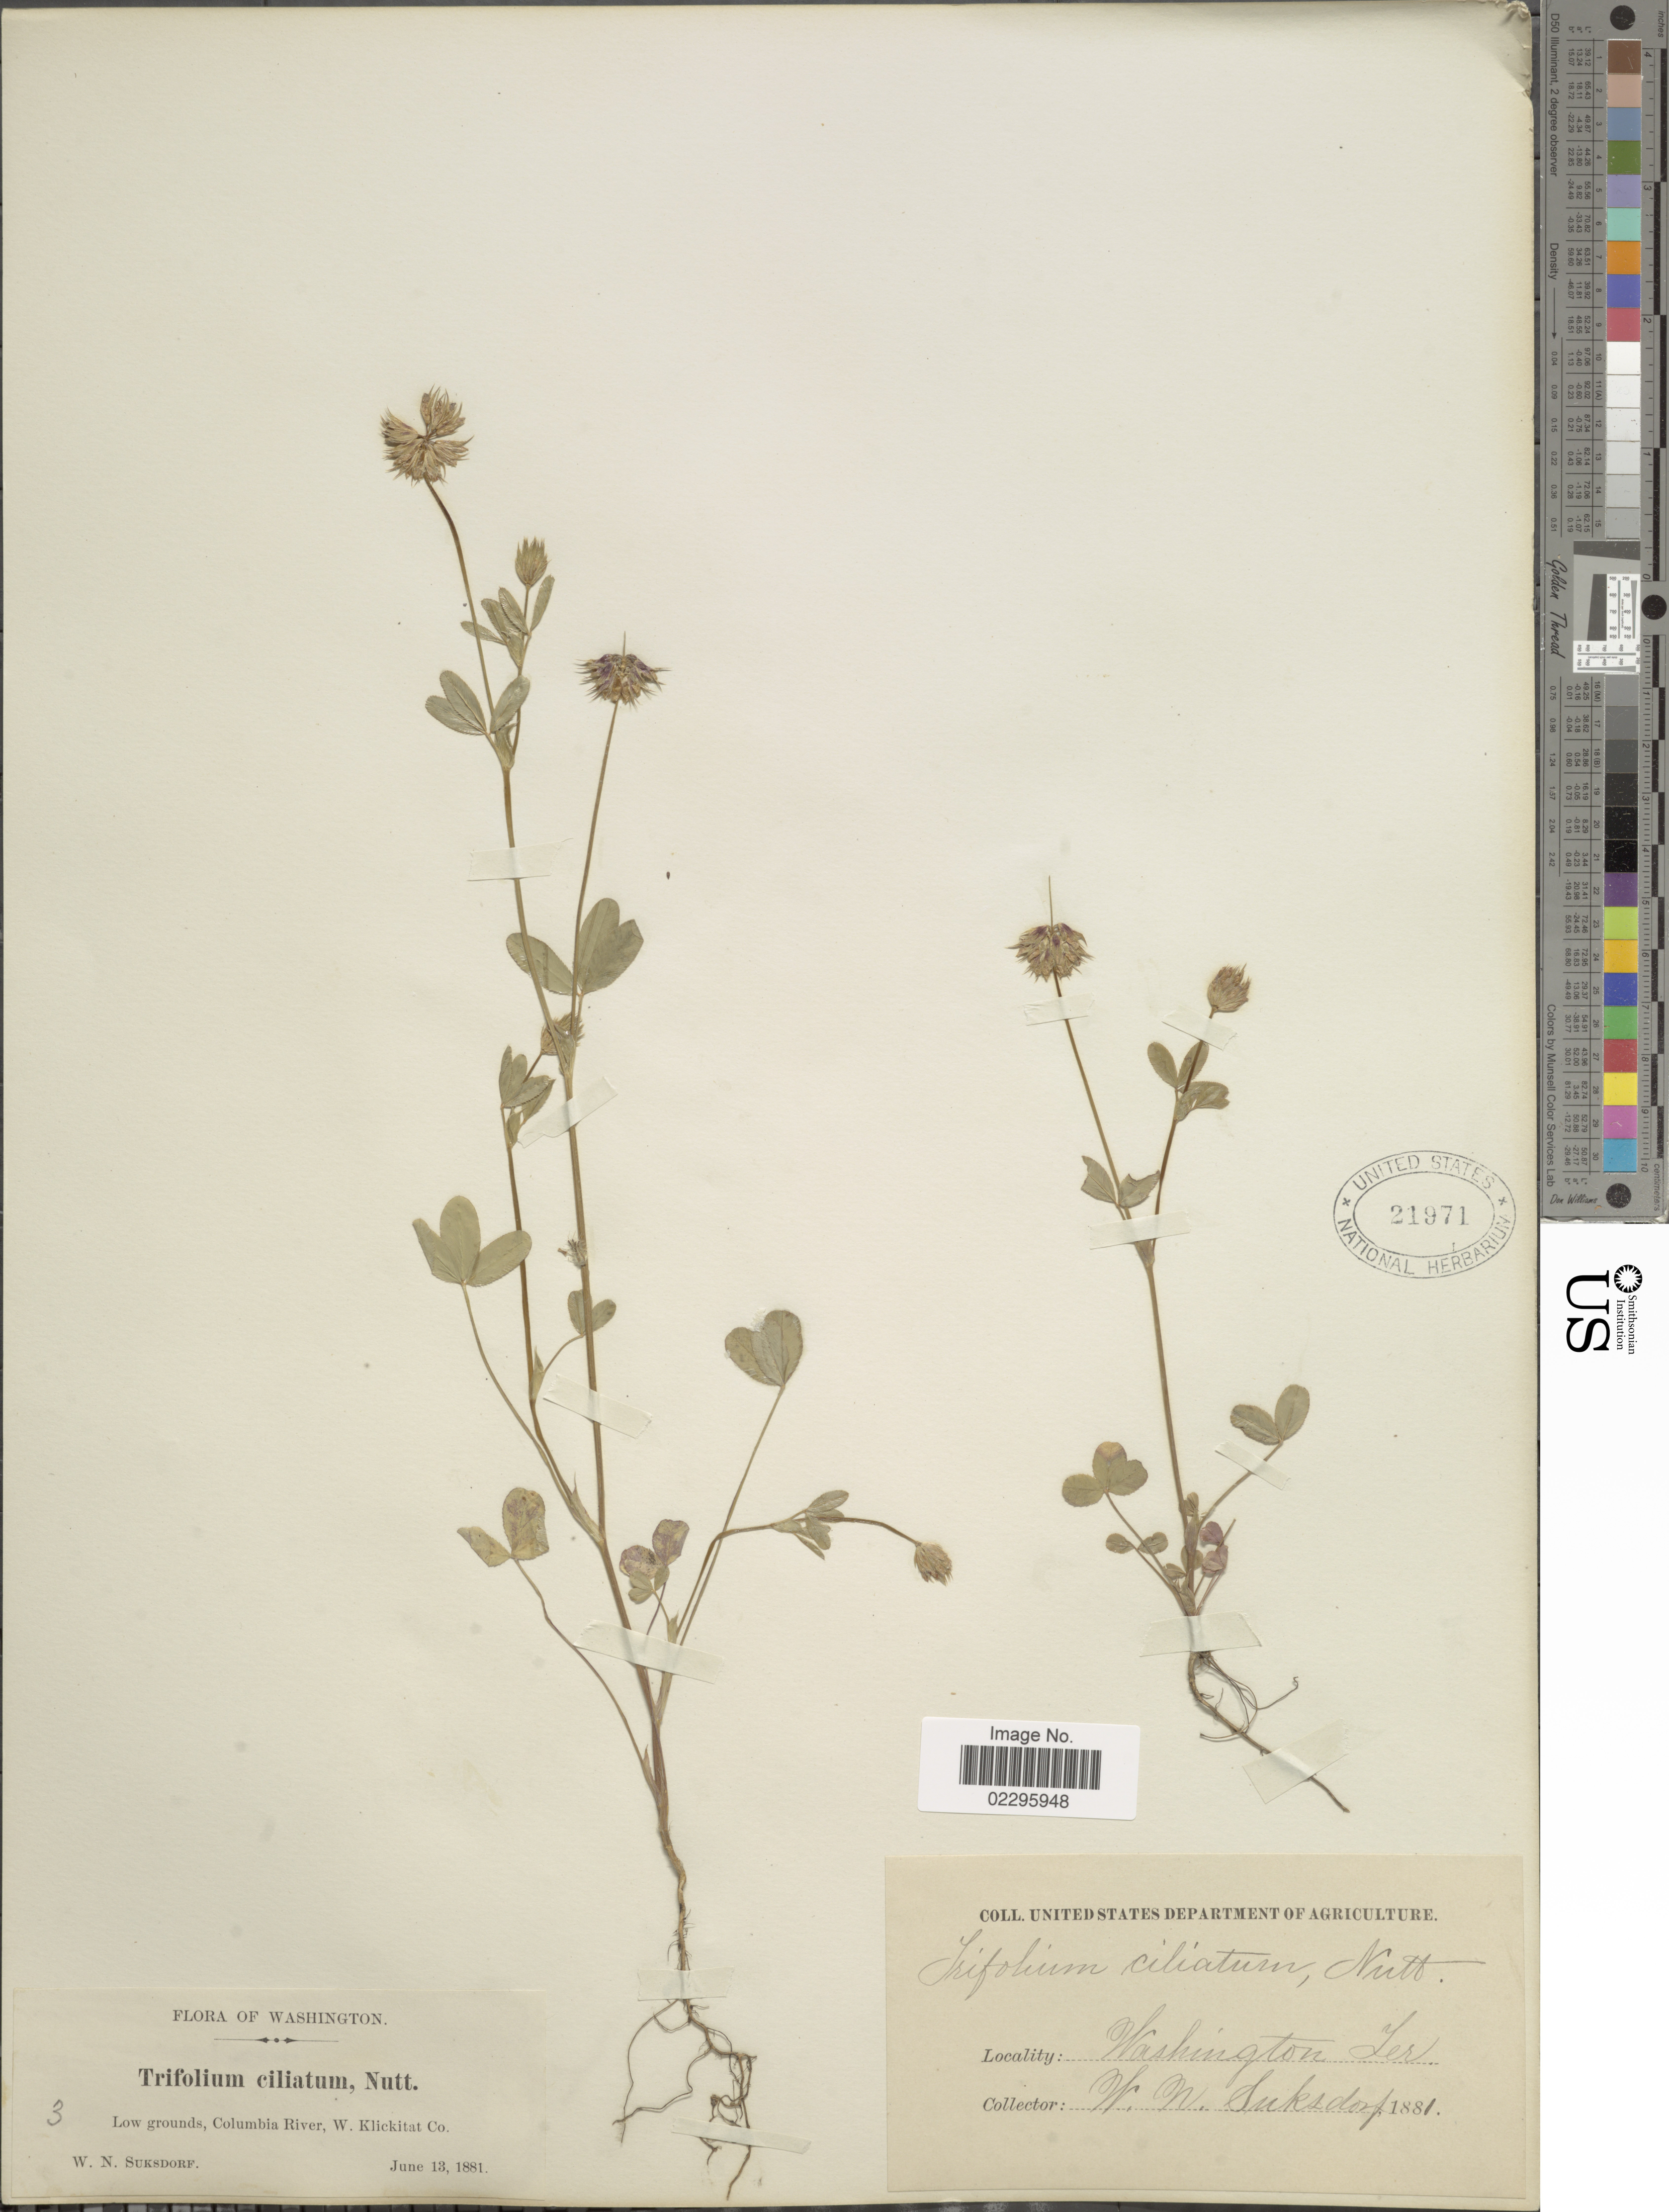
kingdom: Plantae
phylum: Tracheophyta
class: Magnoliopsida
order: Fabales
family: Fabaceae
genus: Trifolium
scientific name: Trifolium ciliolatum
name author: Benth.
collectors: W. N. Suksdorf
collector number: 3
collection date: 1881-06-13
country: United States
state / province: Washington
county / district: Klickitat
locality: Low grounds, Columbia River, W. Klickitat Co., Washington Ter.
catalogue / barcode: US 21971